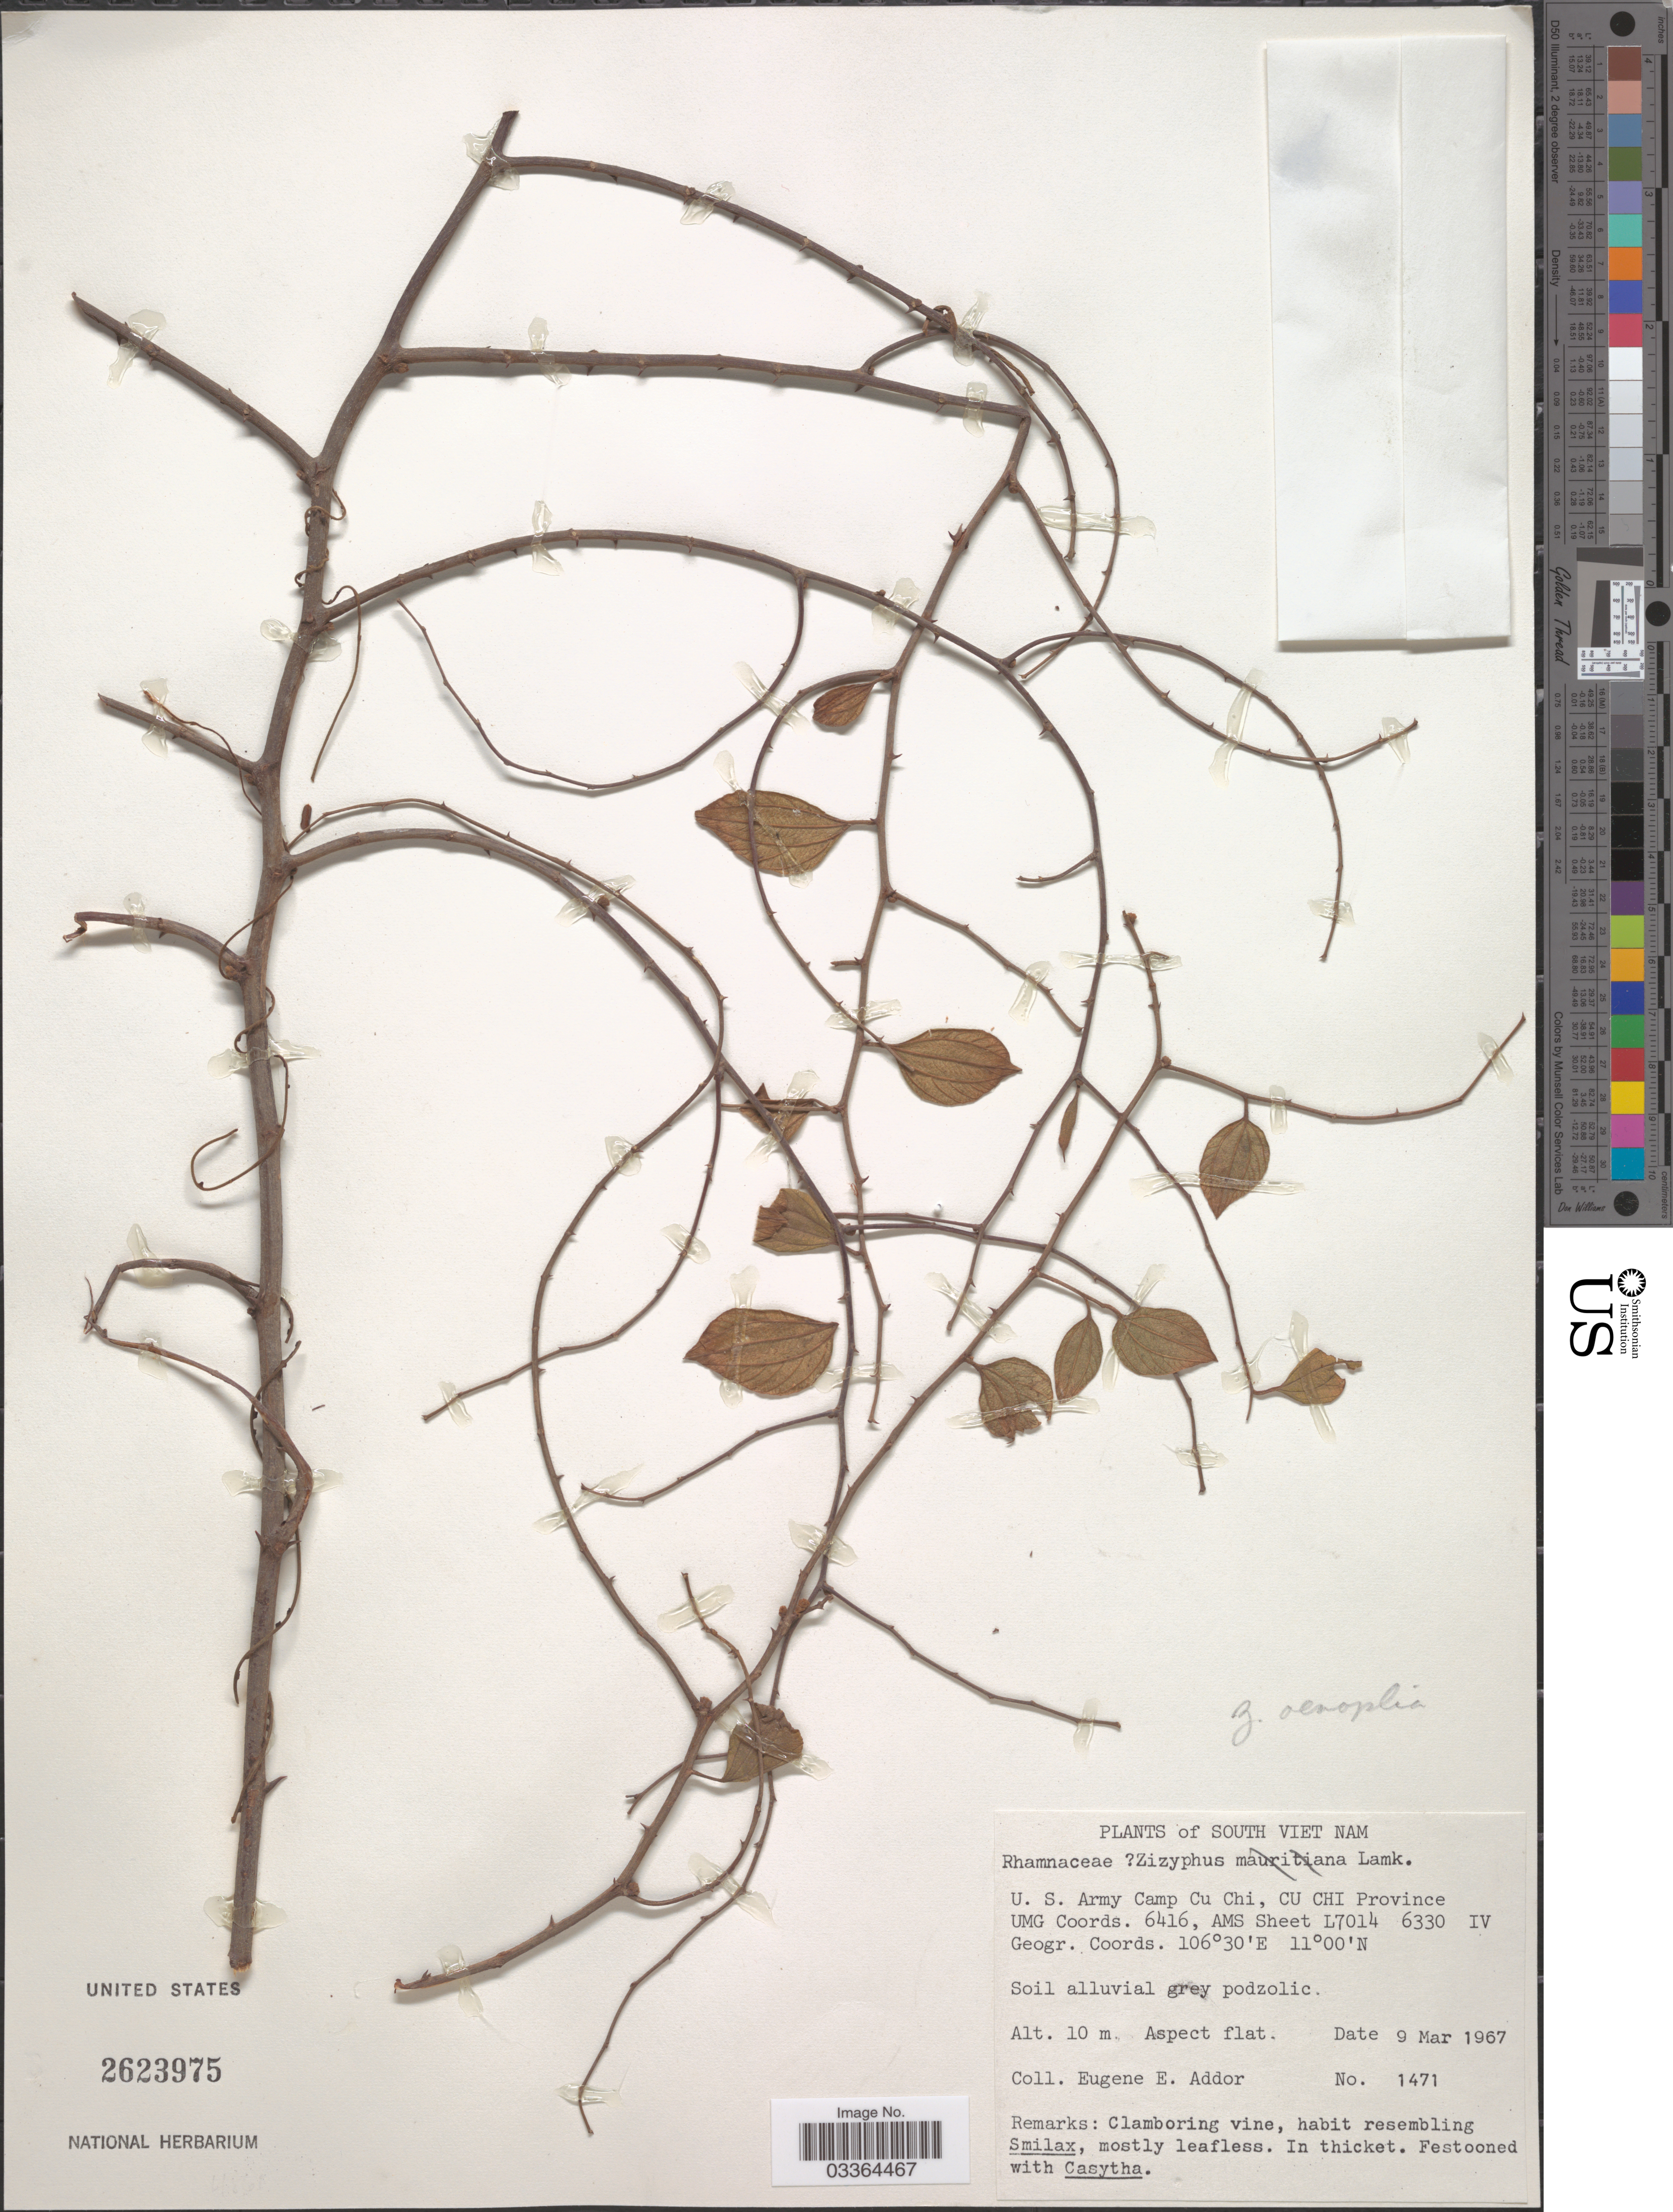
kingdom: Plantae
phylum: Tracheophyta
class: Magnoliopsida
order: Rosales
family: Rhamnaceae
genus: Ziziphus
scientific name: Ziziphus oenopolia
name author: (L.) Mill.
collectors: E. E. Addor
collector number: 1471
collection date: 1967-03-09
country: Vietnam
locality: South Vietnam. U.S. Army Camp Cu Chi, Cu Chi Province. UMG Coords. 6416, AMS Sheet L7014 6330 IV.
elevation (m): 10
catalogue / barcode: US 2623975